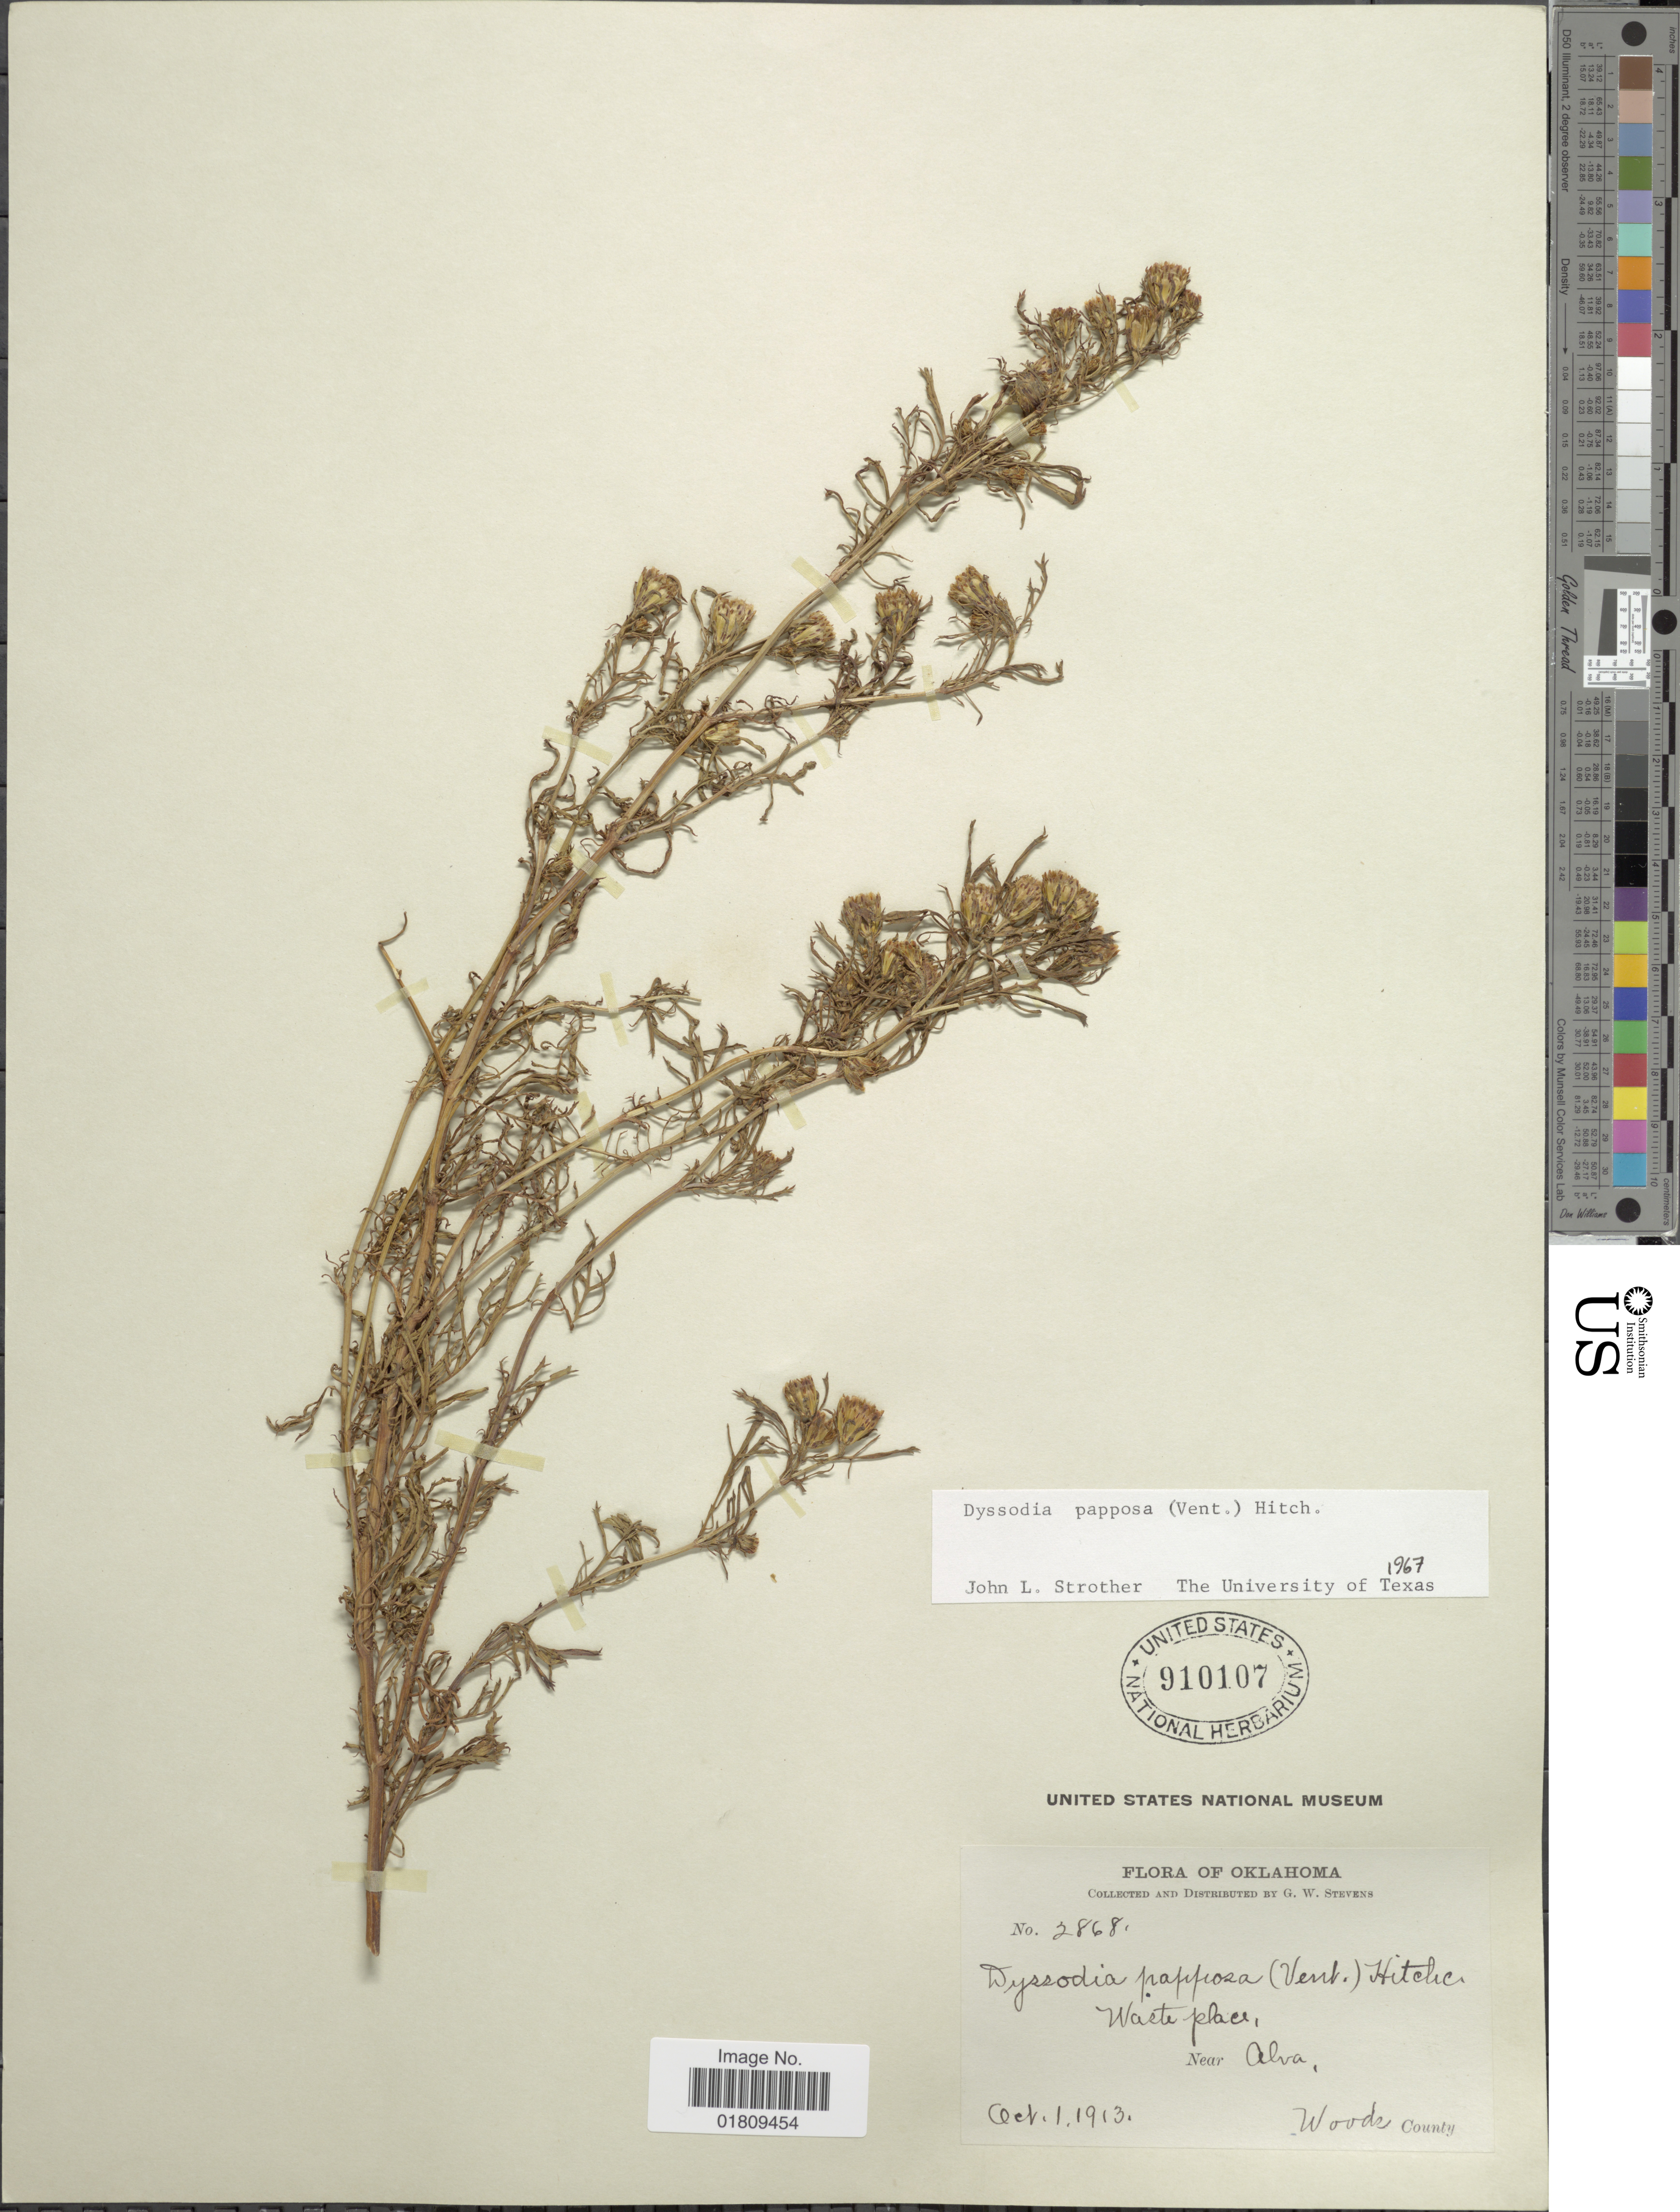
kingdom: Plantae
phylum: Tracheophyta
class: Magnoliopsida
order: Asterales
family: Asteraceae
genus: Dyssodia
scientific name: Dyssodia papposa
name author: (Vent.) Hitchc.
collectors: G. W. Stevens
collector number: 2868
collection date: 1913-10-01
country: United States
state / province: Oklahoma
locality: Waste place, near Alva, Woods, County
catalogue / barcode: US 910107